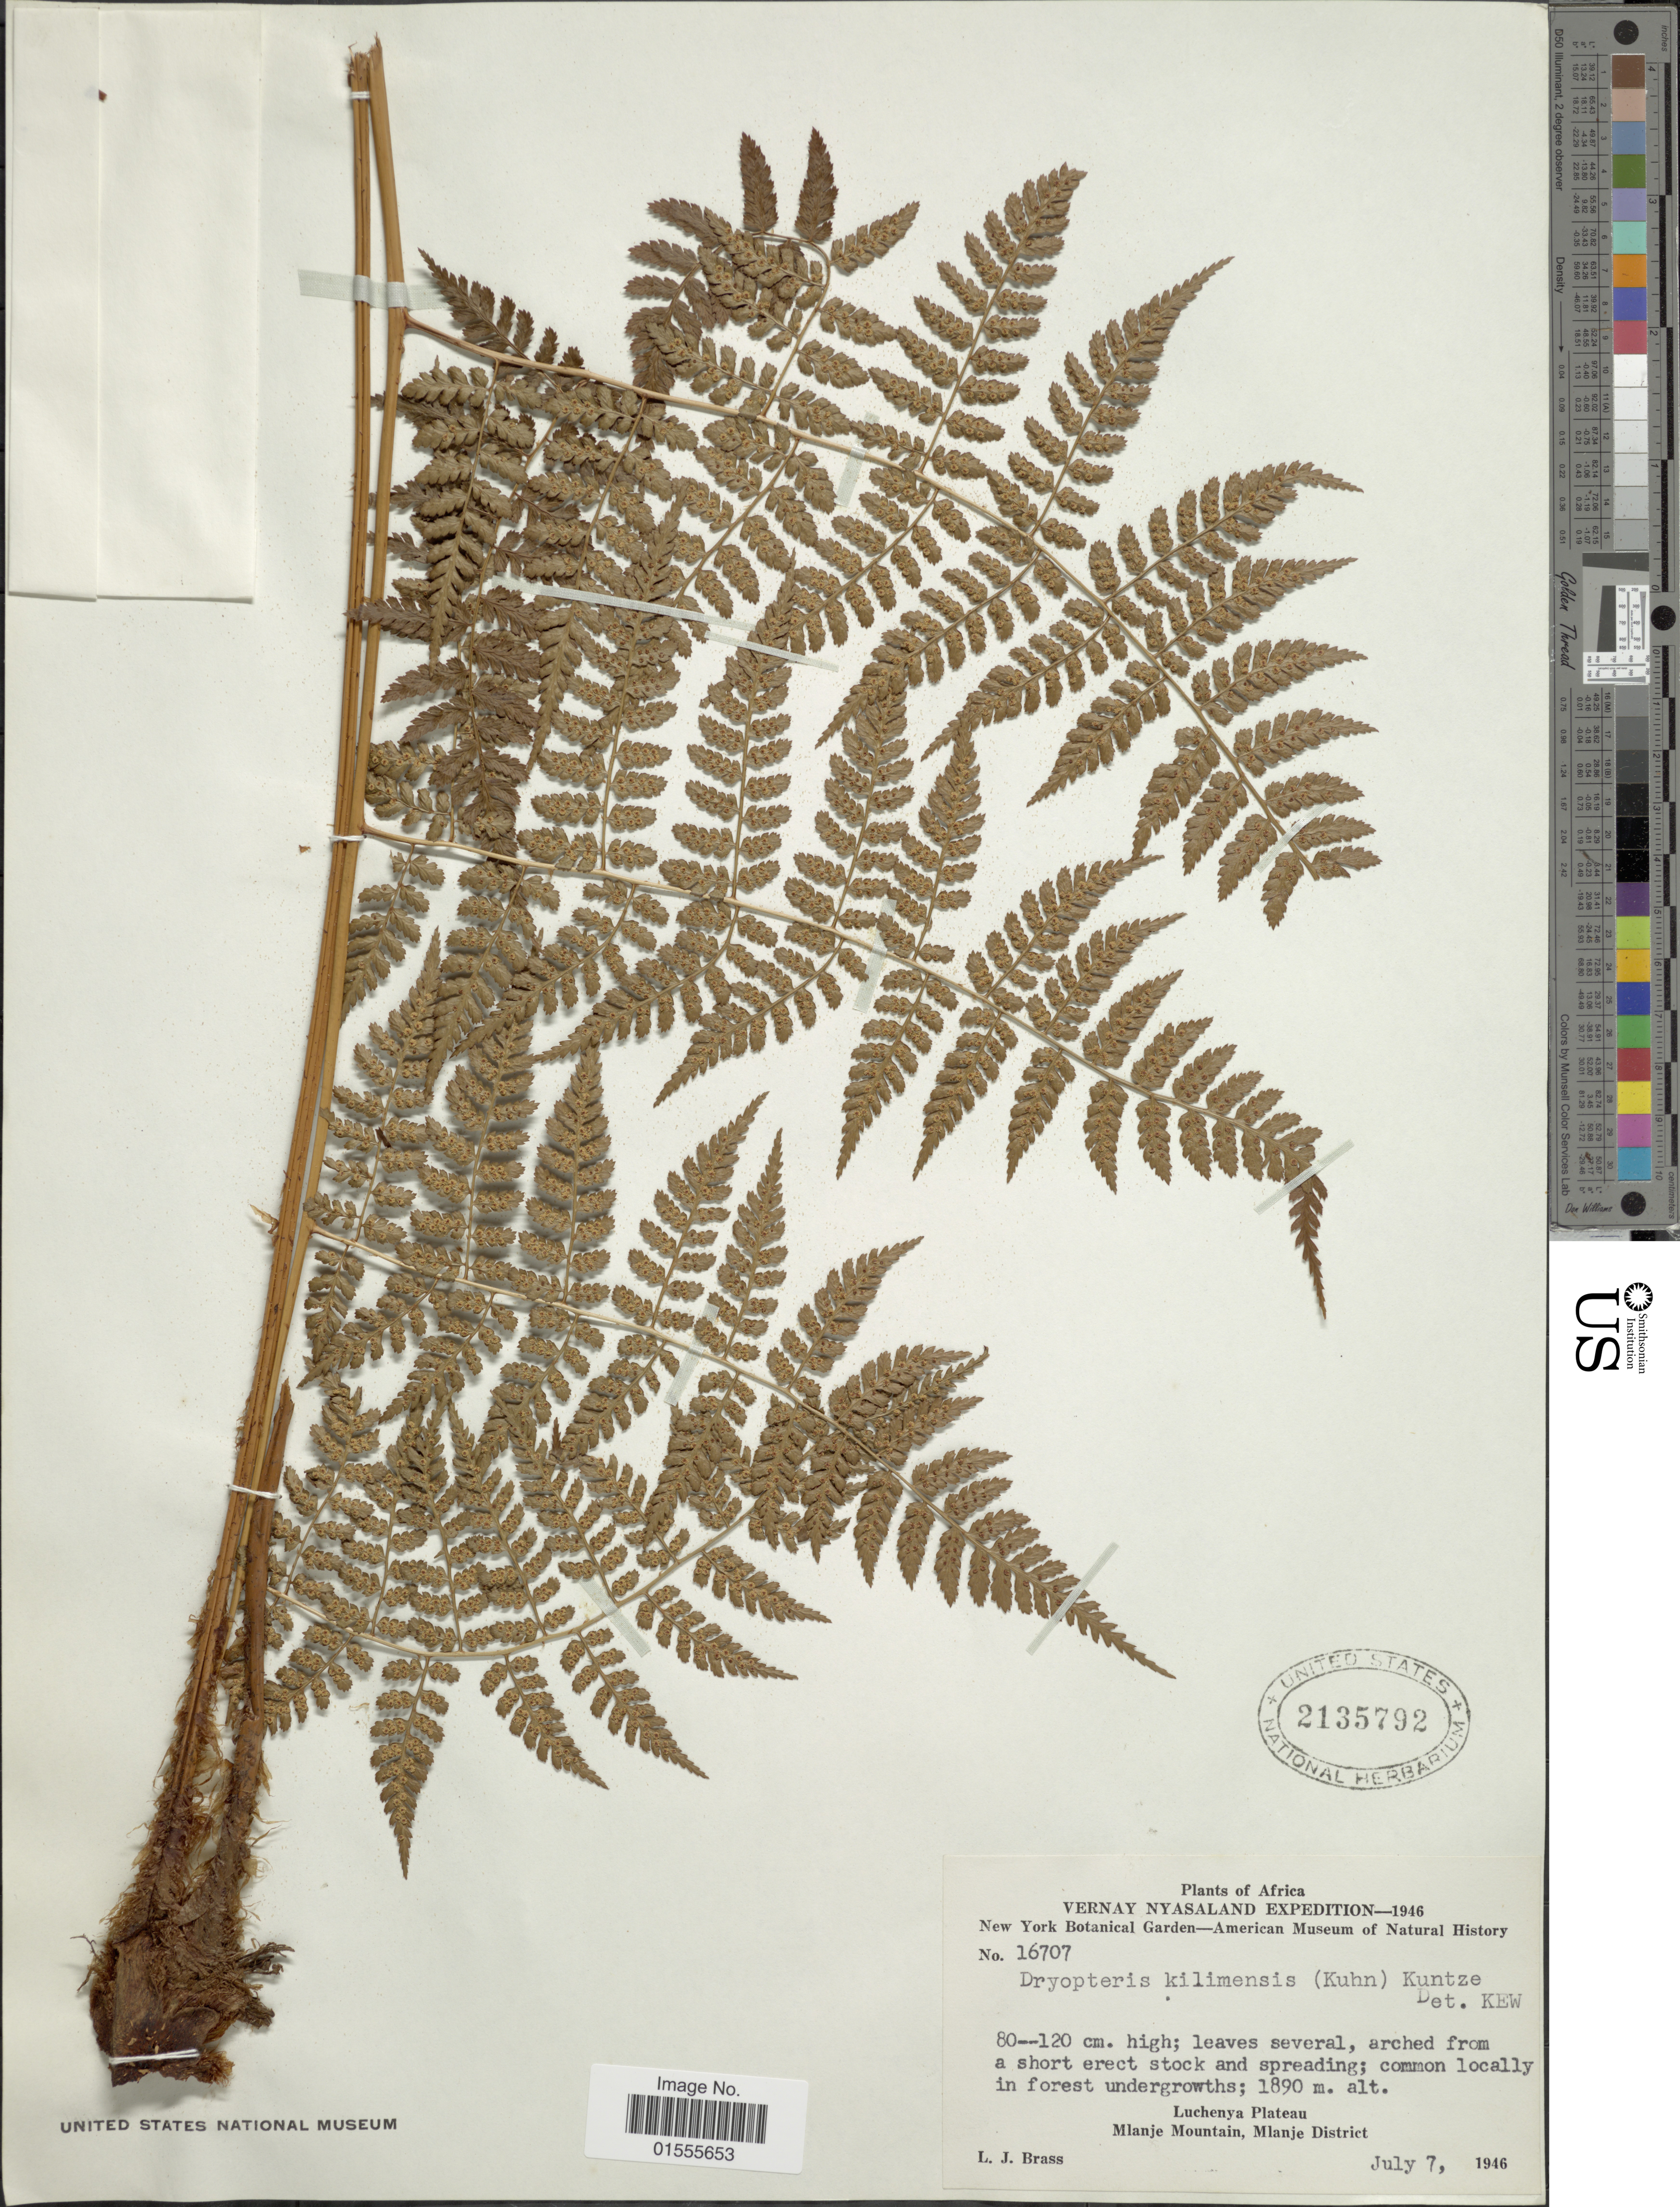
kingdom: Plantae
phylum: Tracheophyta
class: Polypodiopsida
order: Polypodiales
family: Dryopteridaceae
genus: Dryopteris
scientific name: Dryopteris kilemensis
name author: (Kuhn) Kuntze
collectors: L. J. Brass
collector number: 16707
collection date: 1946-07-07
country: Malawi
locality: Africa, Luchenya Plateau, Mlanje Mountain, Mlanje District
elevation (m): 1890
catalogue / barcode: US 2135792